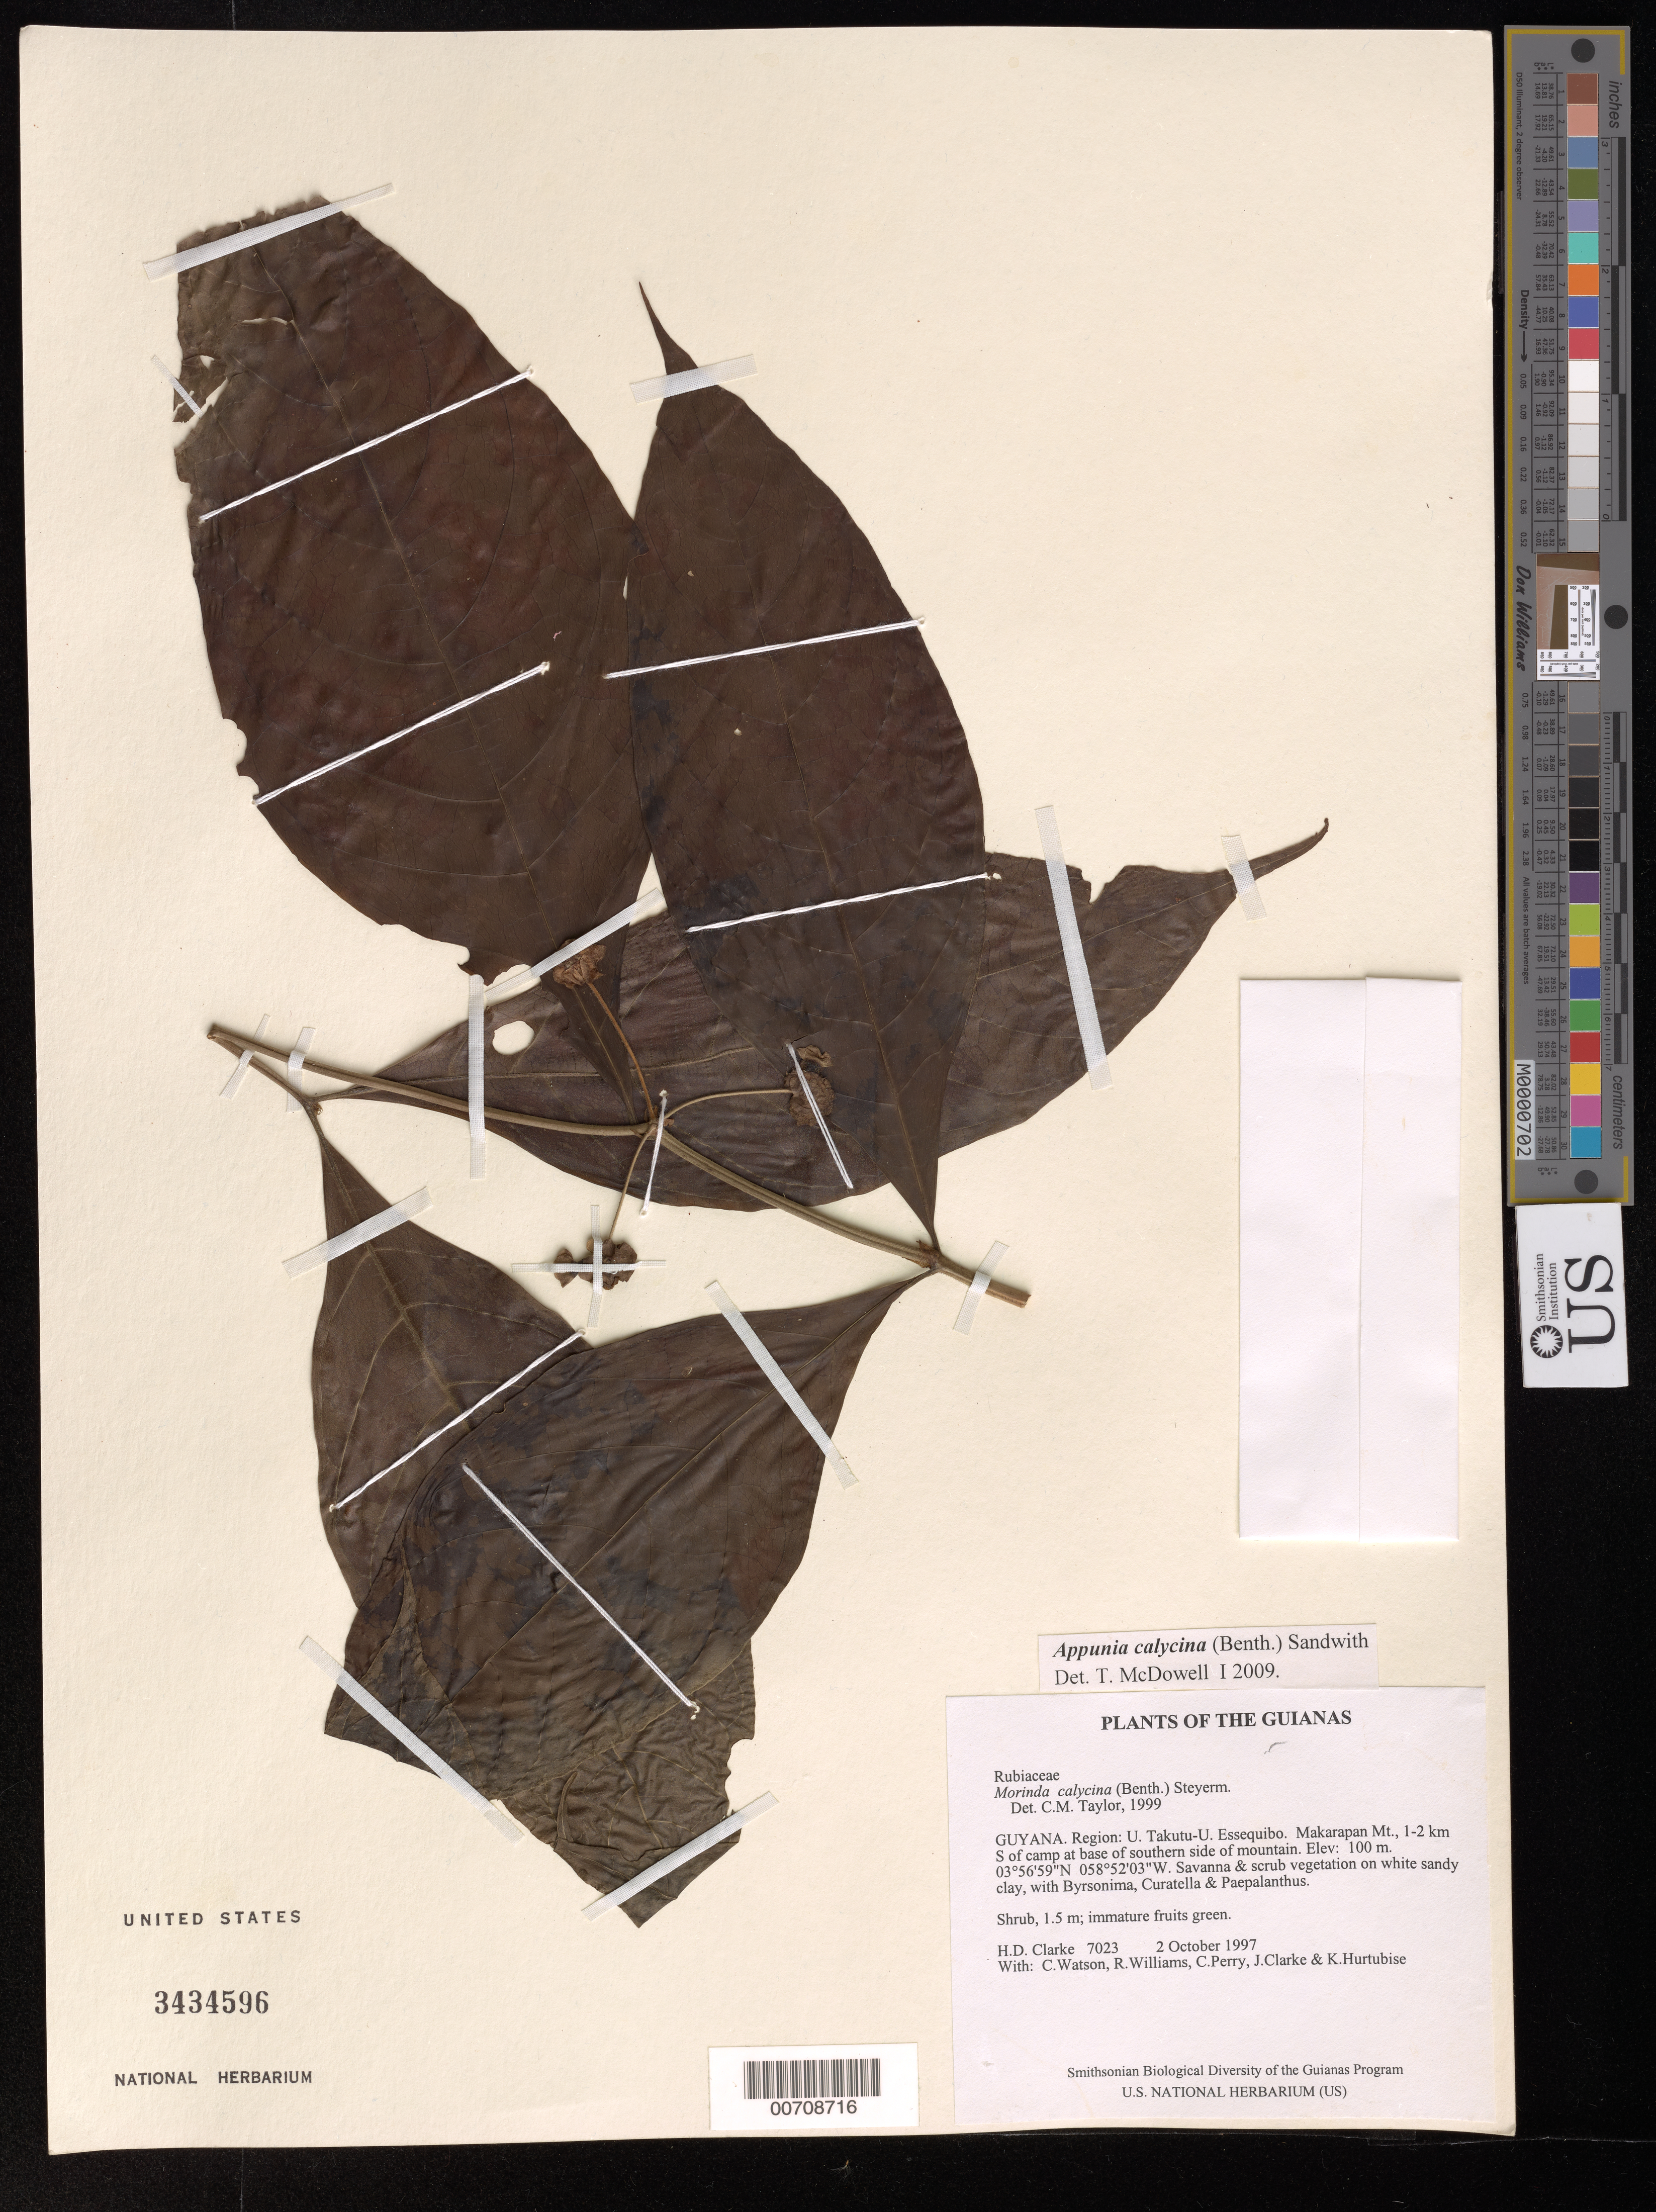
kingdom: Plantae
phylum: Tracheophyta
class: Magnoliopsida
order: Gentianales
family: Rubiaceae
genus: Appunia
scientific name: Appunia calycina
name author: (Benth.) Sandwith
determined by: McDowell, T.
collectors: H. D. Clarke, C. Watson, R. Williams, C. Perry, J. Clarke & K. Hurtubise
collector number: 7023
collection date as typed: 2 October 1997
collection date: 1997-10-02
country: Guyana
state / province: U. Takutu-U. Essequibo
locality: Makarapan Mt., 1-2 km S of camp at base of southern side of mountain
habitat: Savanna & scrub vegetation on white sandy clay, with Byrsonima, Curatella & Paepalanthus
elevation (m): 100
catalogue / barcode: US 3434596